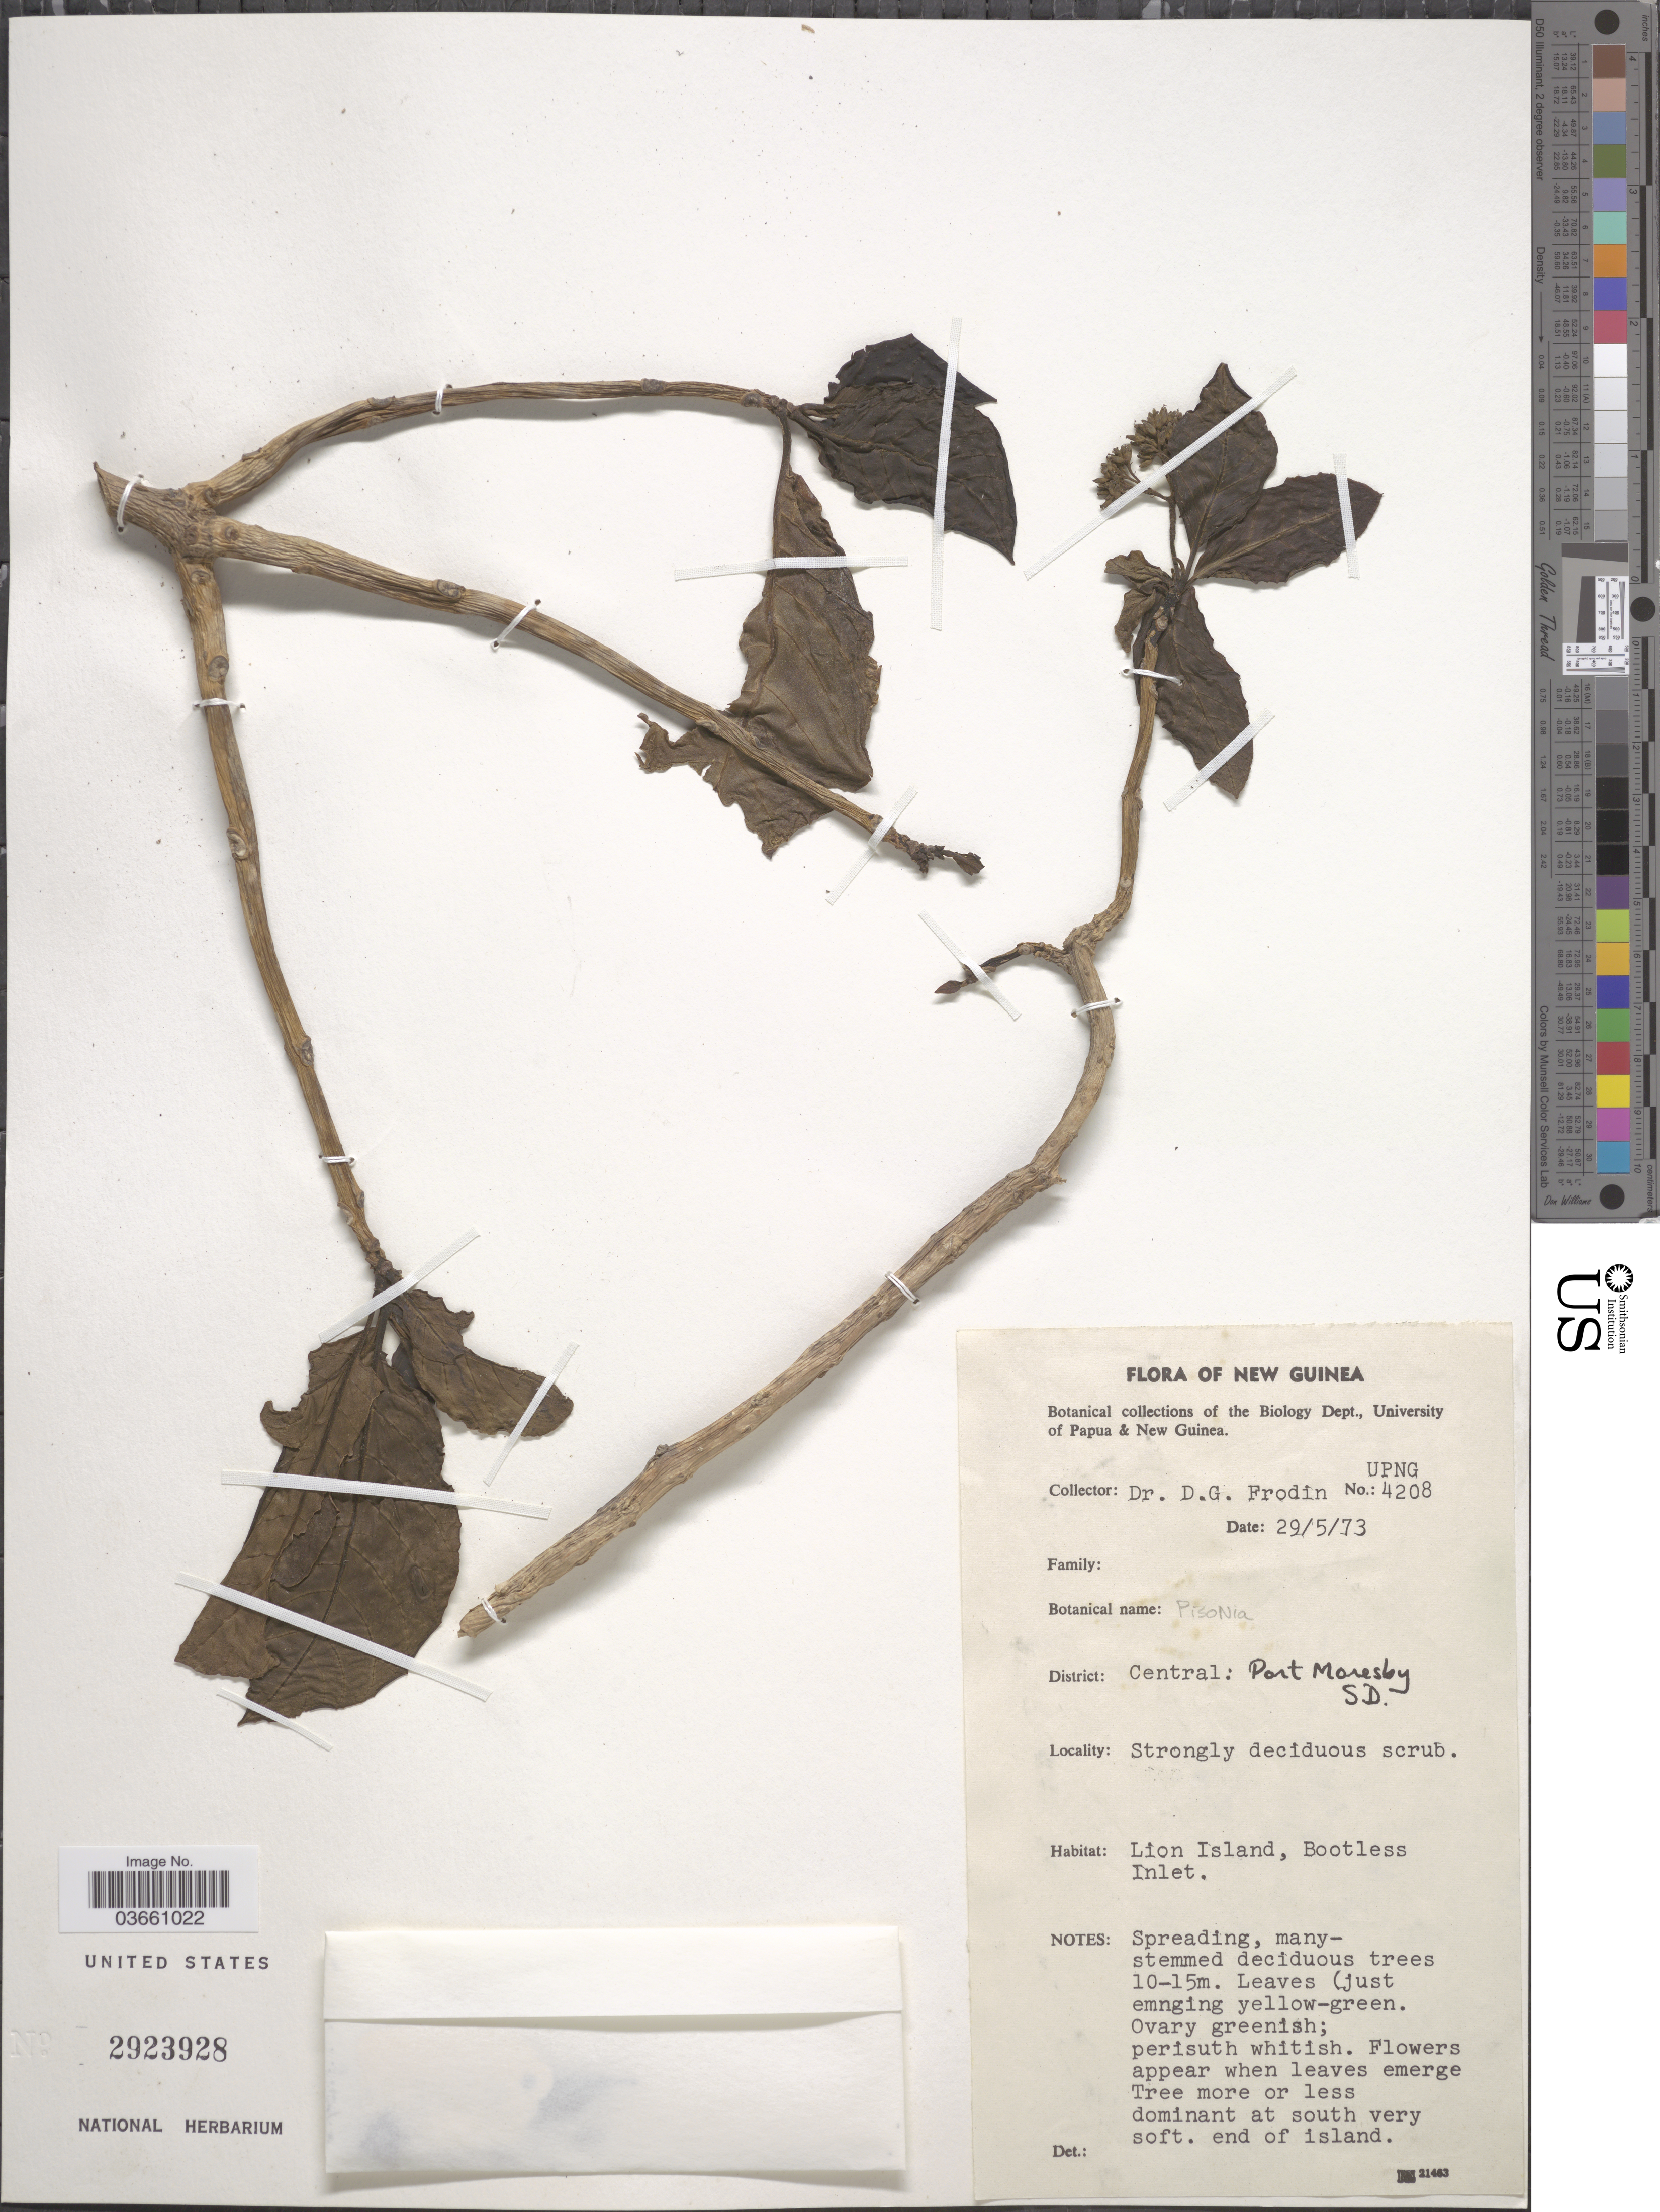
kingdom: Plantae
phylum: Tracheophyta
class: Magnoliopsida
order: Caryophyllales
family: Nyctaginaceae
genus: Pisonia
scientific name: Pisonia sp.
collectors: D. G. Frodin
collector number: UPNG4208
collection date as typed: Transcribed d/m/y: 29/5/73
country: Papua New Guinea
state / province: Central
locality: New Guinea. Port Moresby SD. Lion Island, Bootless Inlet.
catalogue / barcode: US 2923928